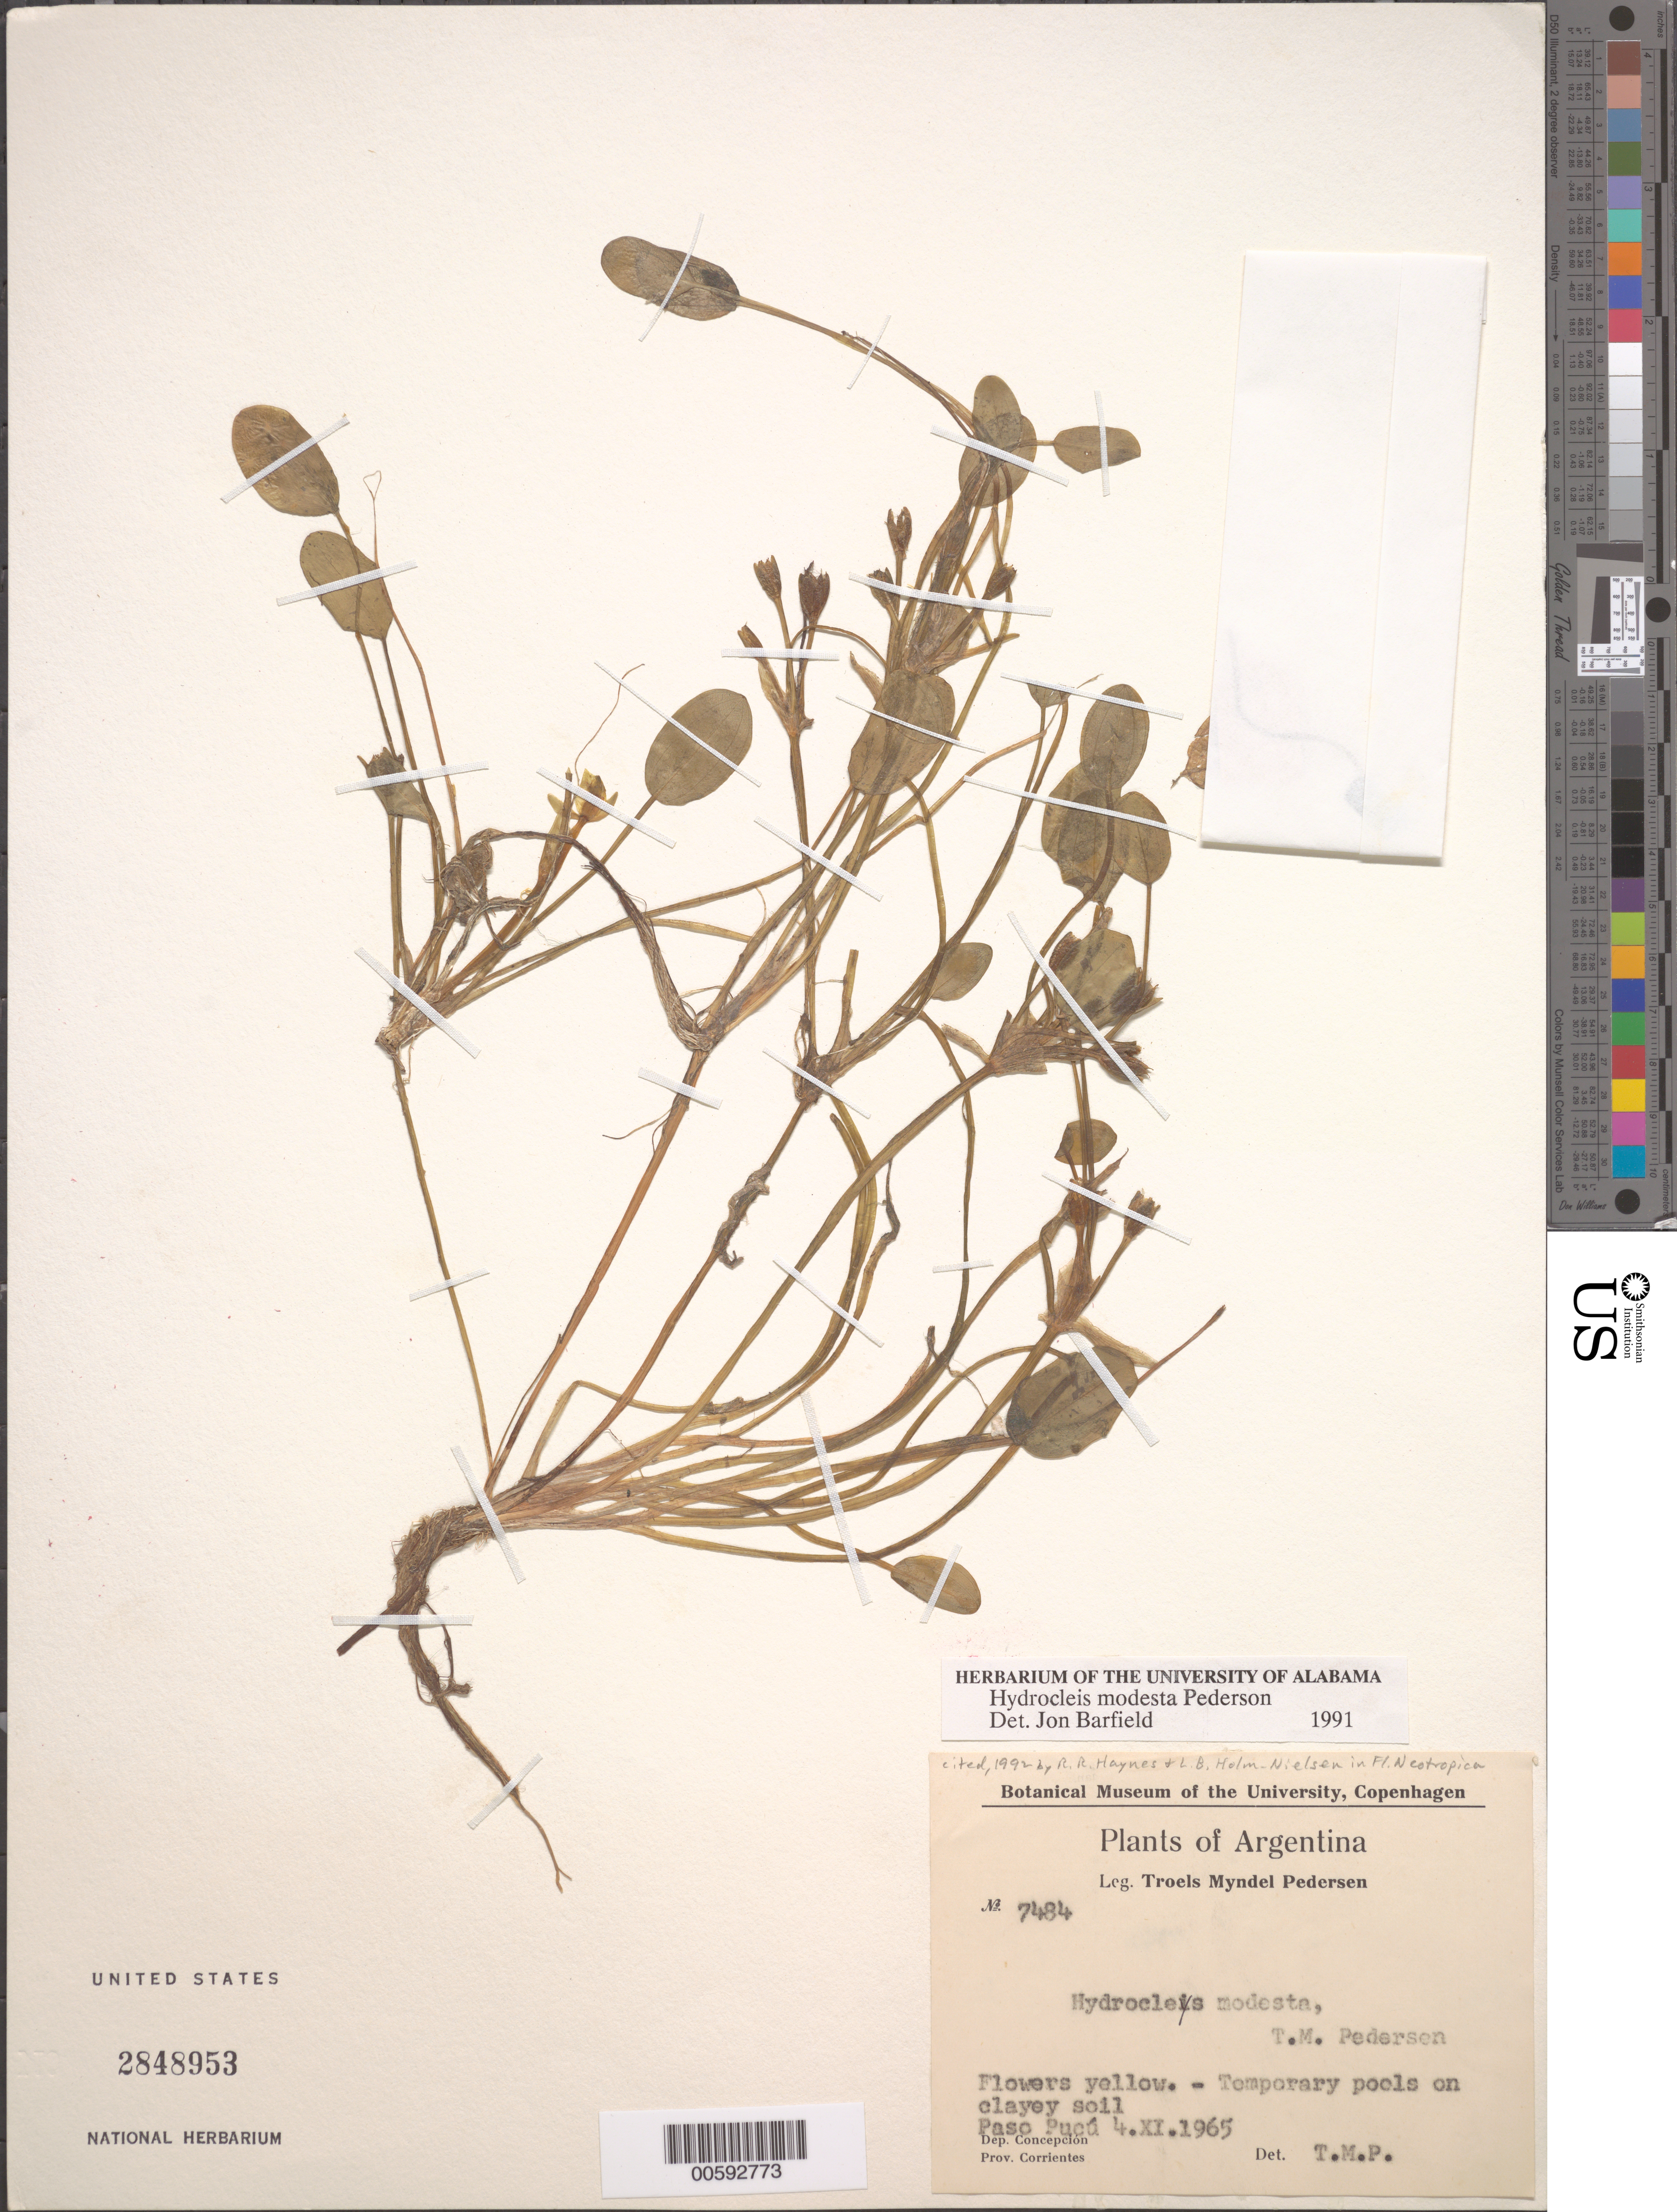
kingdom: Plantae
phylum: Tracheophyta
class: Liliopsida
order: Alismatales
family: Alismataceae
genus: Hydrocleys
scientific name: Hydrocleys modesta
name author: Pederson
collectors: T. M. Pedersen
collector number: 7484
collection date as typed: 04 Nov 1965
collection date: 1965-11-04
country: Argentina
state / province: Corrientes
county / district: Concepción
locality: Paso Pucu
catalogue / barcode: US 2848953